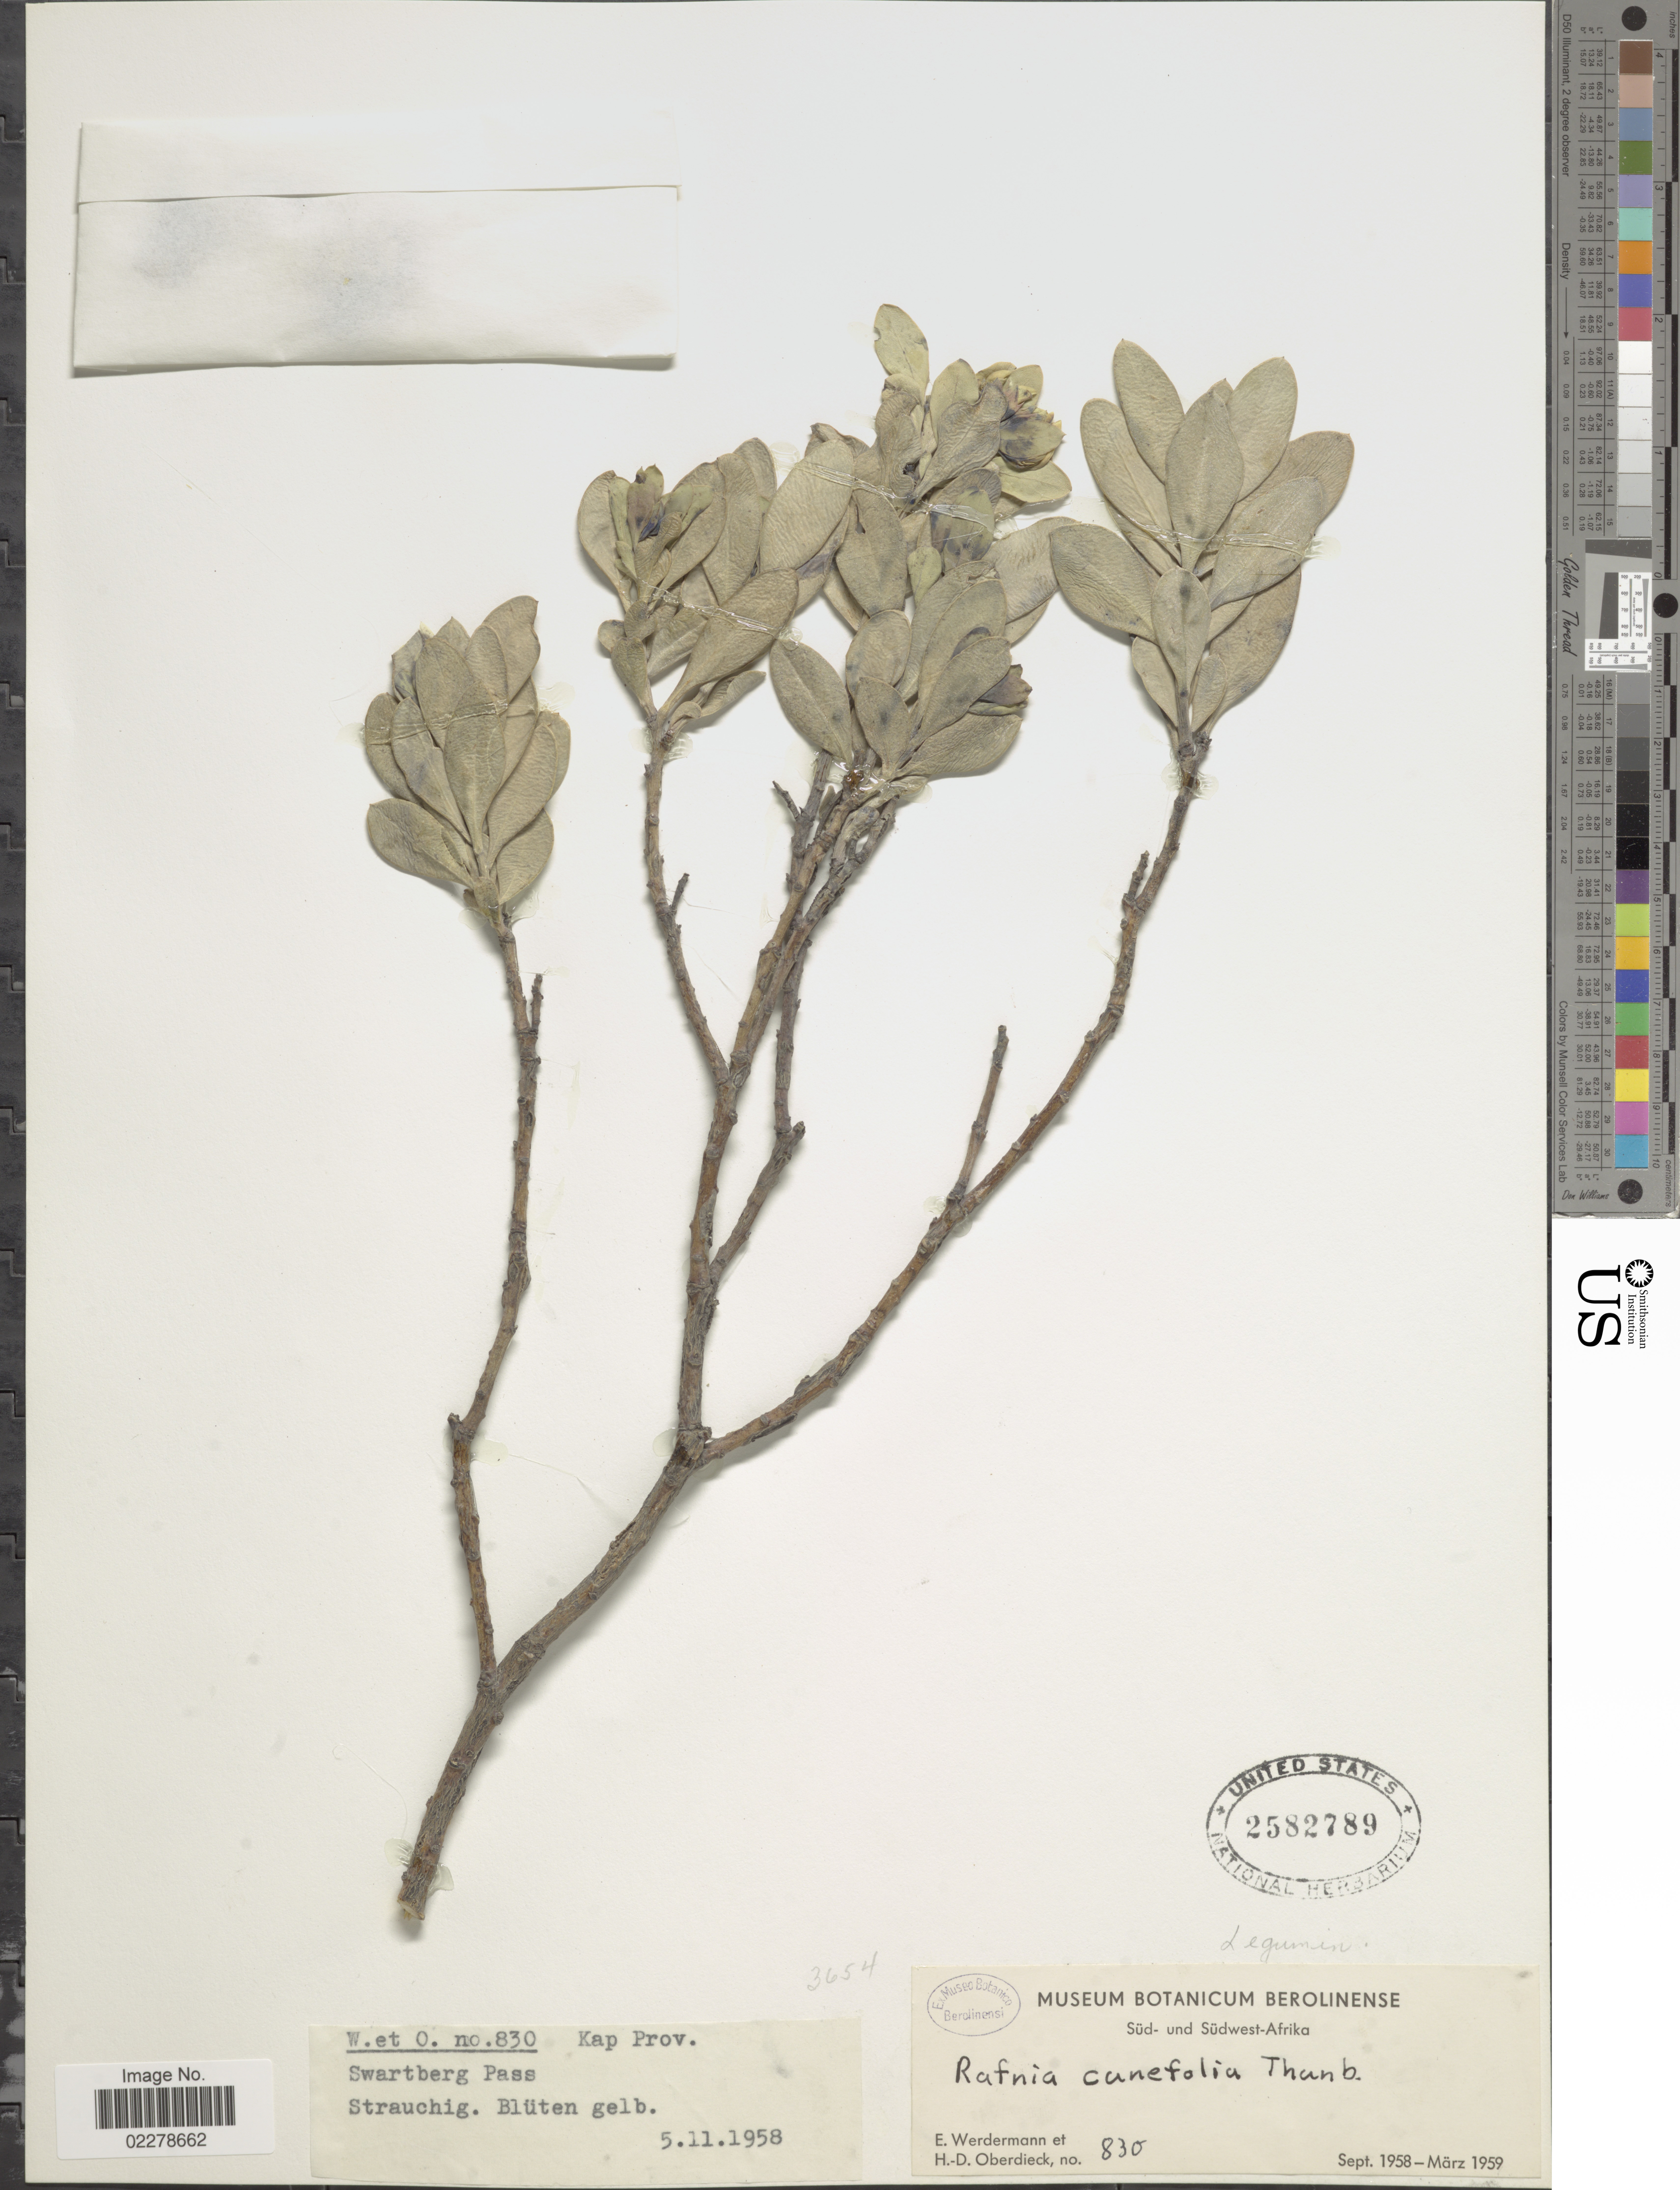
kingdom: Plantae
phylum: Tracheophyta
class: Magnoliopsida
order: Fabales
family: Fabaceae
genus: Rafnia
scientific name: Rafnia cuneifolia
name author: Thunb.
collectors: E. Werdermann & H. Oberdieck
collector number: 830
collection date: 1958-11-05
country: South Africa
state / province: Western Cape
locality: Süd - und Südwest-Afrika. Kap Prov. Swartberg Pass.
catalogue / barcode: US 2582789